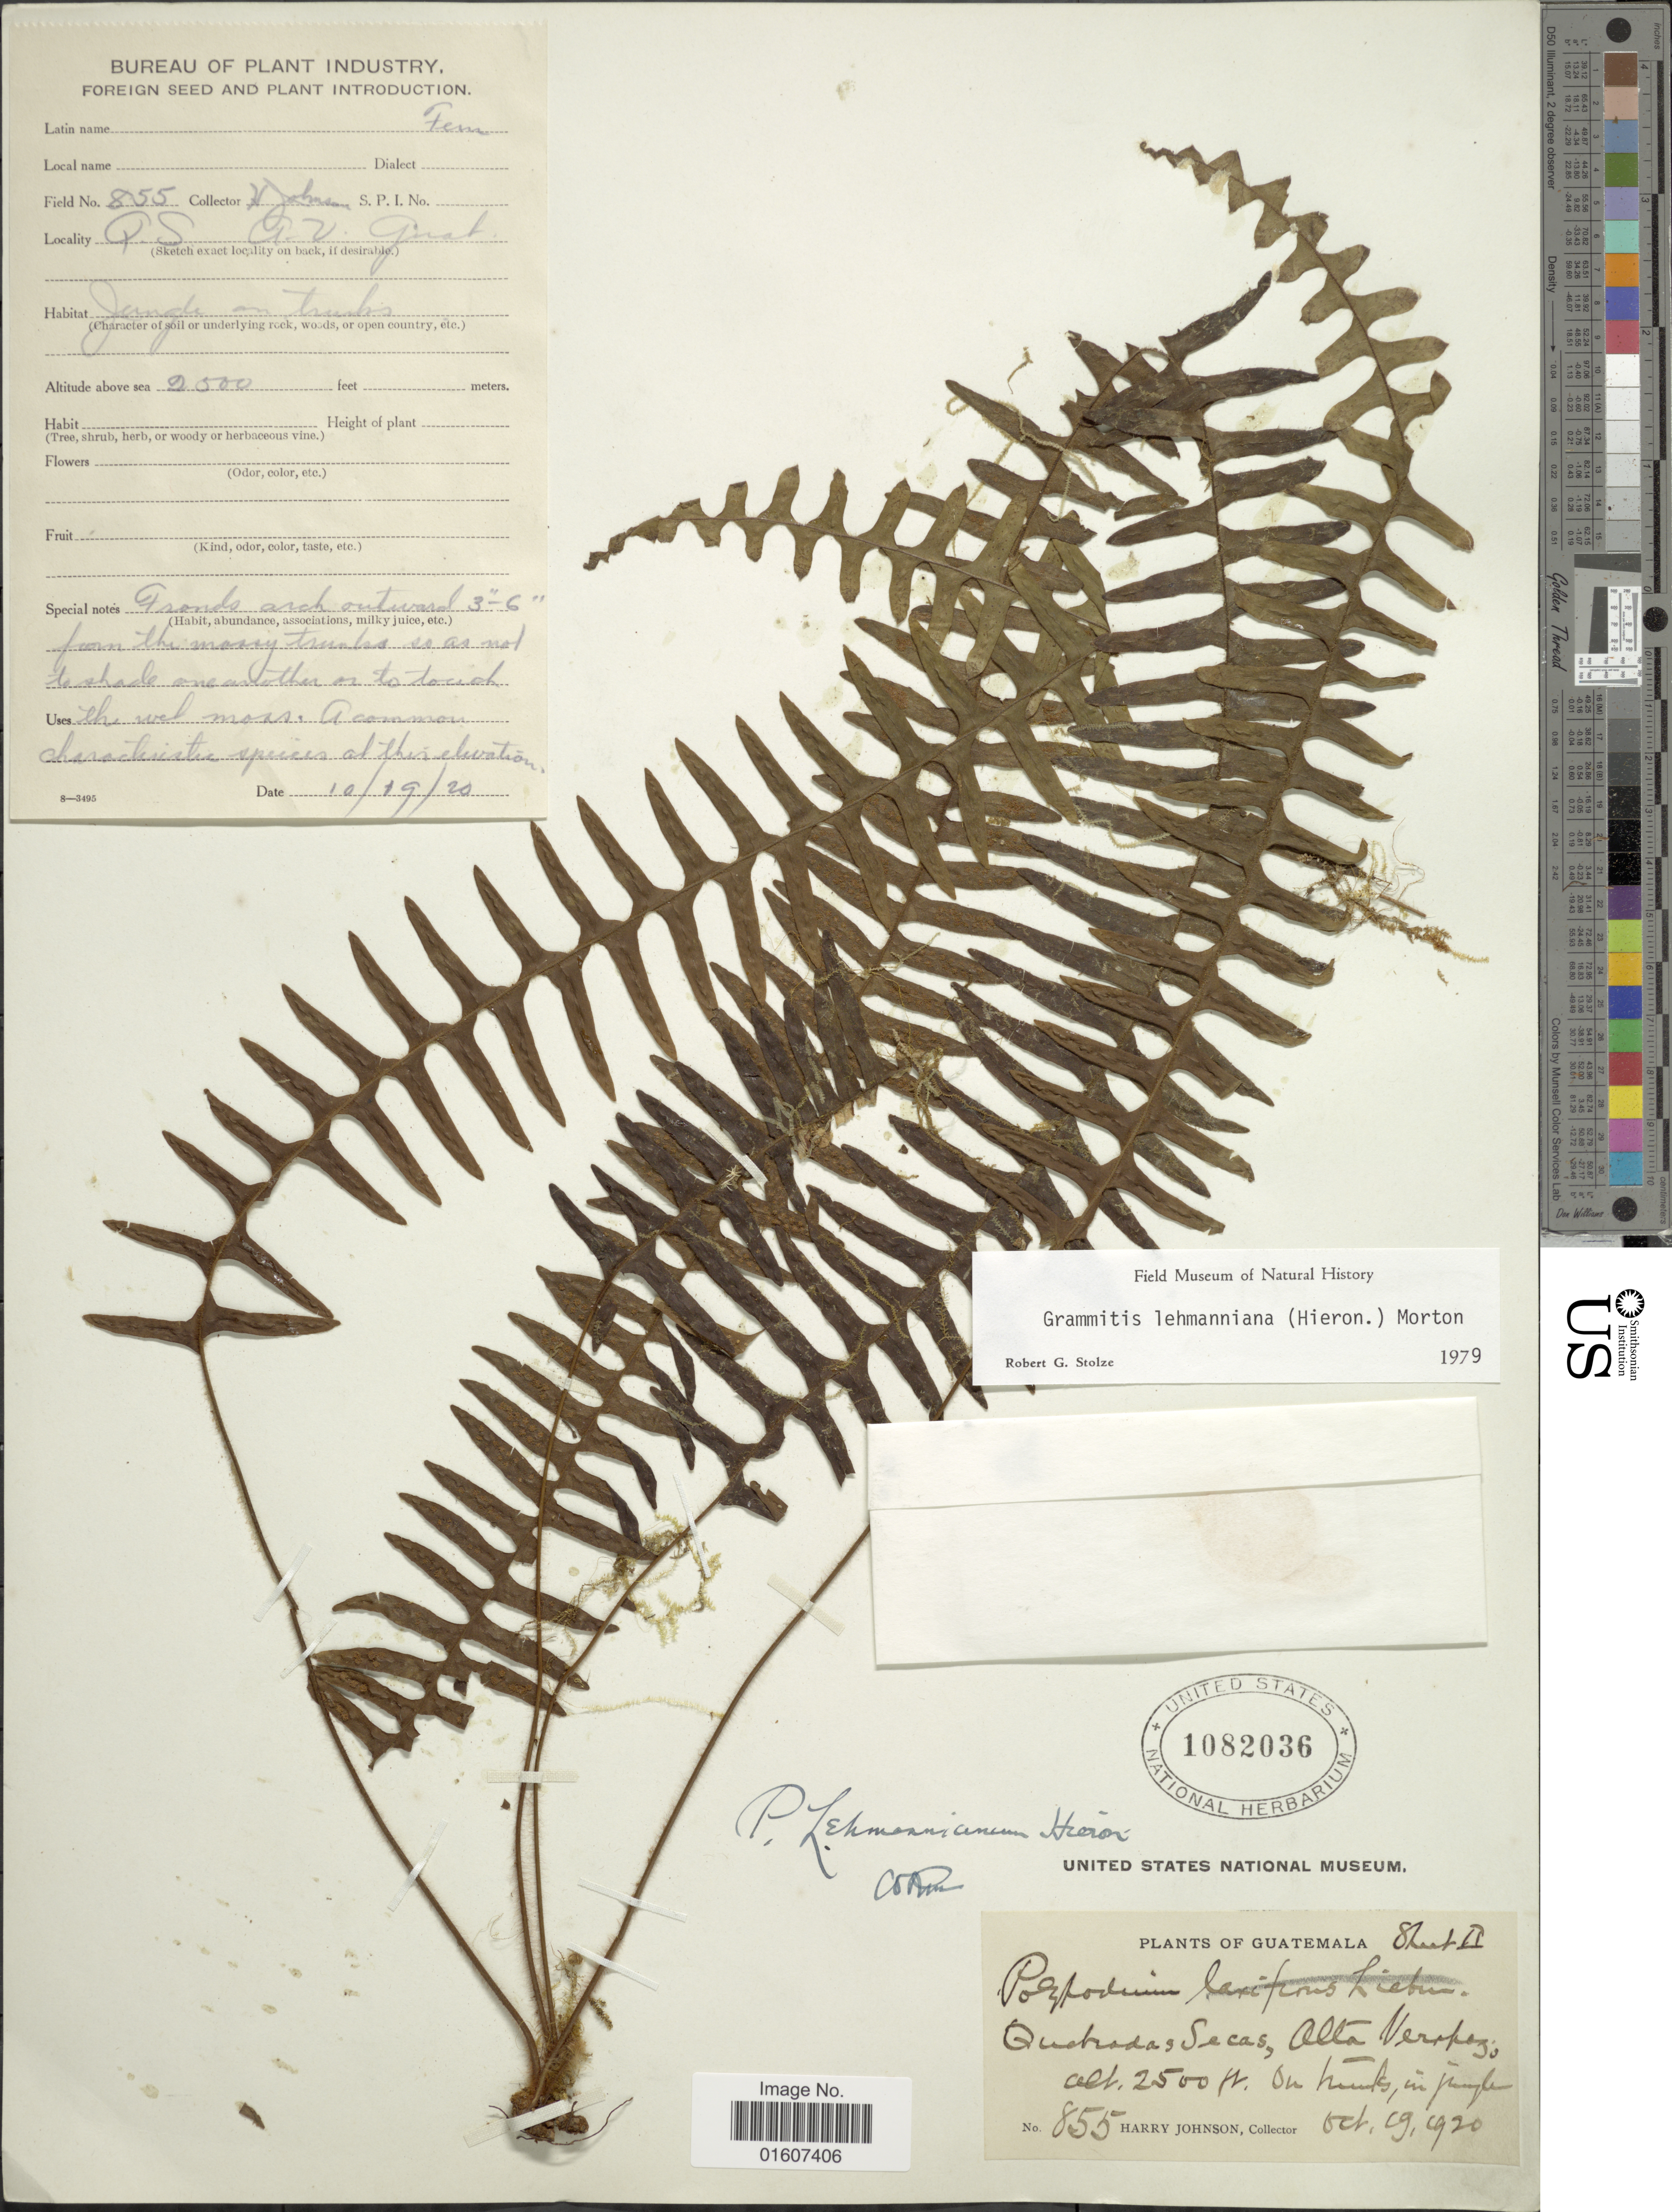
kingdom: Plantae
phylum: Tracheophyta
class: Polypodiopsida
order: Polypodiales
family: Polypodiaceae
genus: Terpsichore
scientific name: Terpsichore lehmanniana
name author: (Hieron.) A.R. Sm.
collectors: H. Johnson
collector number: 855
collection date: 1920-10-19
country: Guatemala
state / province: Alta Verapaz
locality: Quebrada, Secas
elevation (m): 762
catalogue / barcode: US 1082036